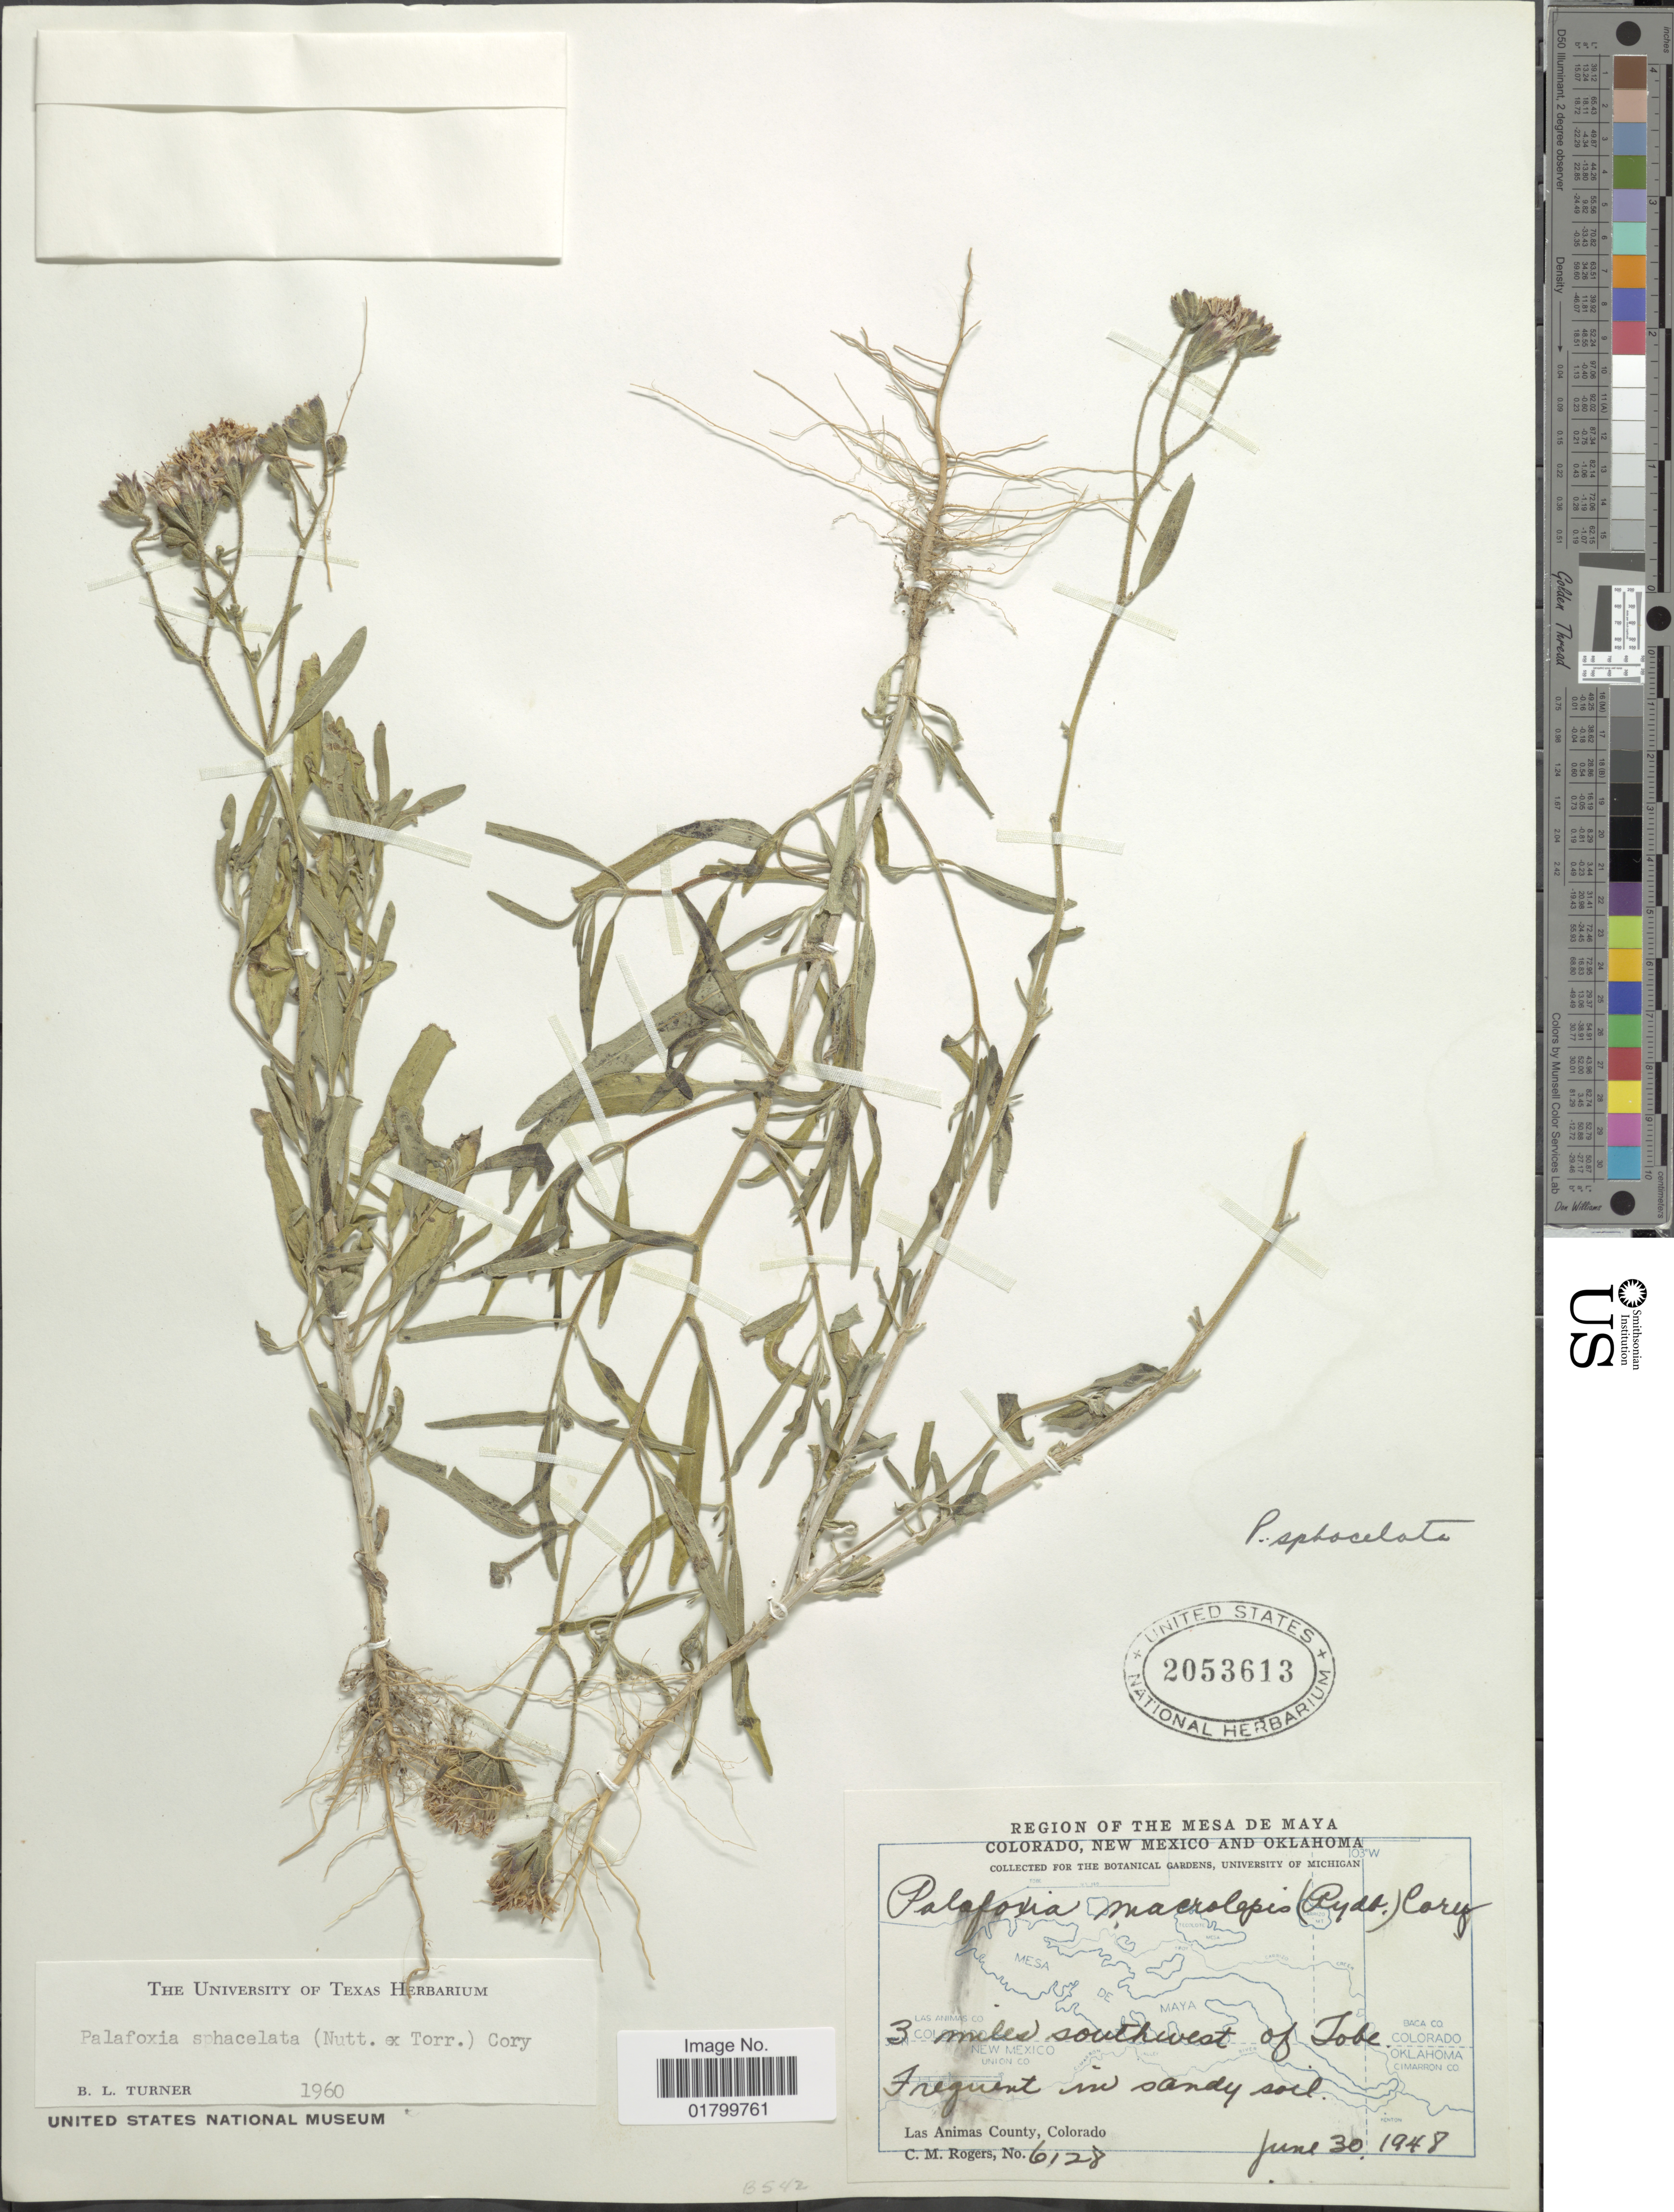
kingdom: Plantae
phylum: Tracheophyta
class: Magnoliopsida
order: Asterales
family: Asteraceae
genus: Palafoxia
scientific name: Palafoxia sphacelata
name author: (Nutt. ex Torr.) Cory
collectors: C. M. Rogers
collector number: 6128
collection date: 1948-06-30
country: United States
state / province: Colorado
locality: Region of The Mesa de Maya, 3 miles southwest of Tobe, Las Animas County, Colorado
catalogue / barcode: US 2053613